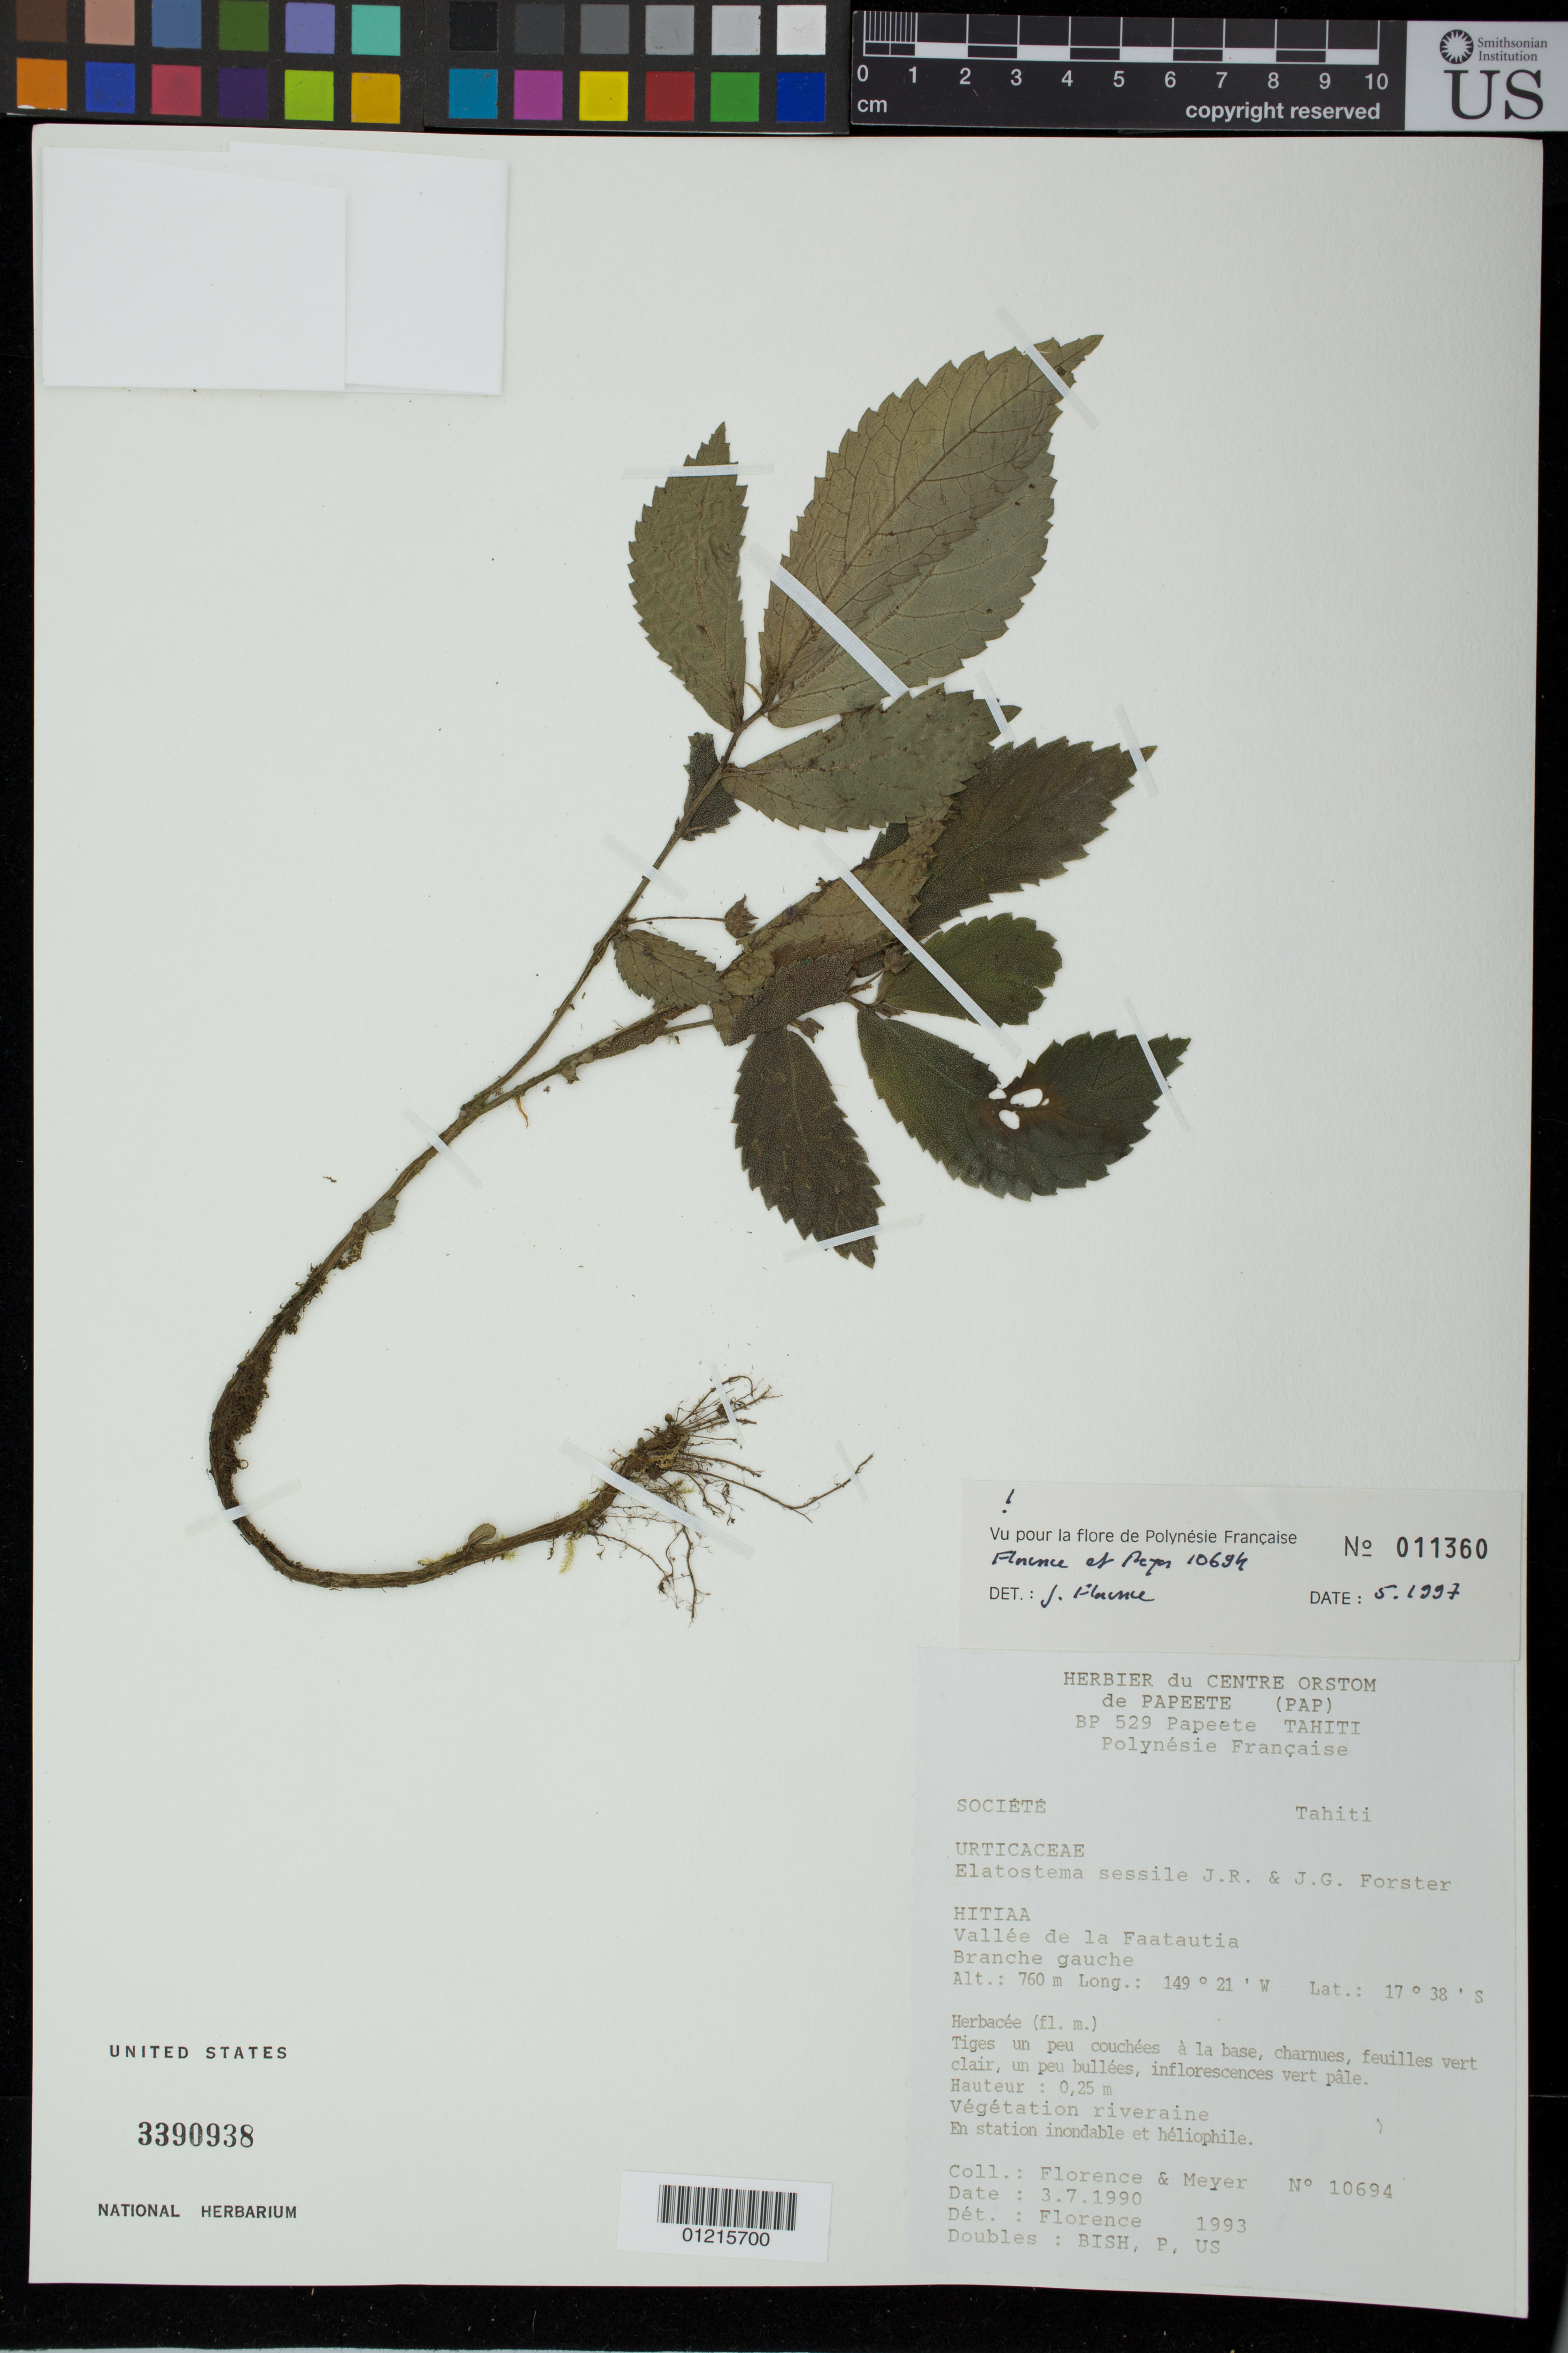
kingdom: Plantae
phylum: Tracheophyta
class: Magnoliopsida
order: Rosales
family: Urticaceae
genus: Elatostema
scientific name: Elatostema sessile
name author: J.R. Forst. & G. Forst.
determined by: Florence, J.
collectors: J. Florence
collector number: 10694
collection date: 1990-07-03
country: French Polynesia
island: Tahiti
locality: Vallèe de la Faatautia Branche Gauche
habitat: en station inondable et heliophile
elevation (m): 760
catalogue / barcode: US 3390938